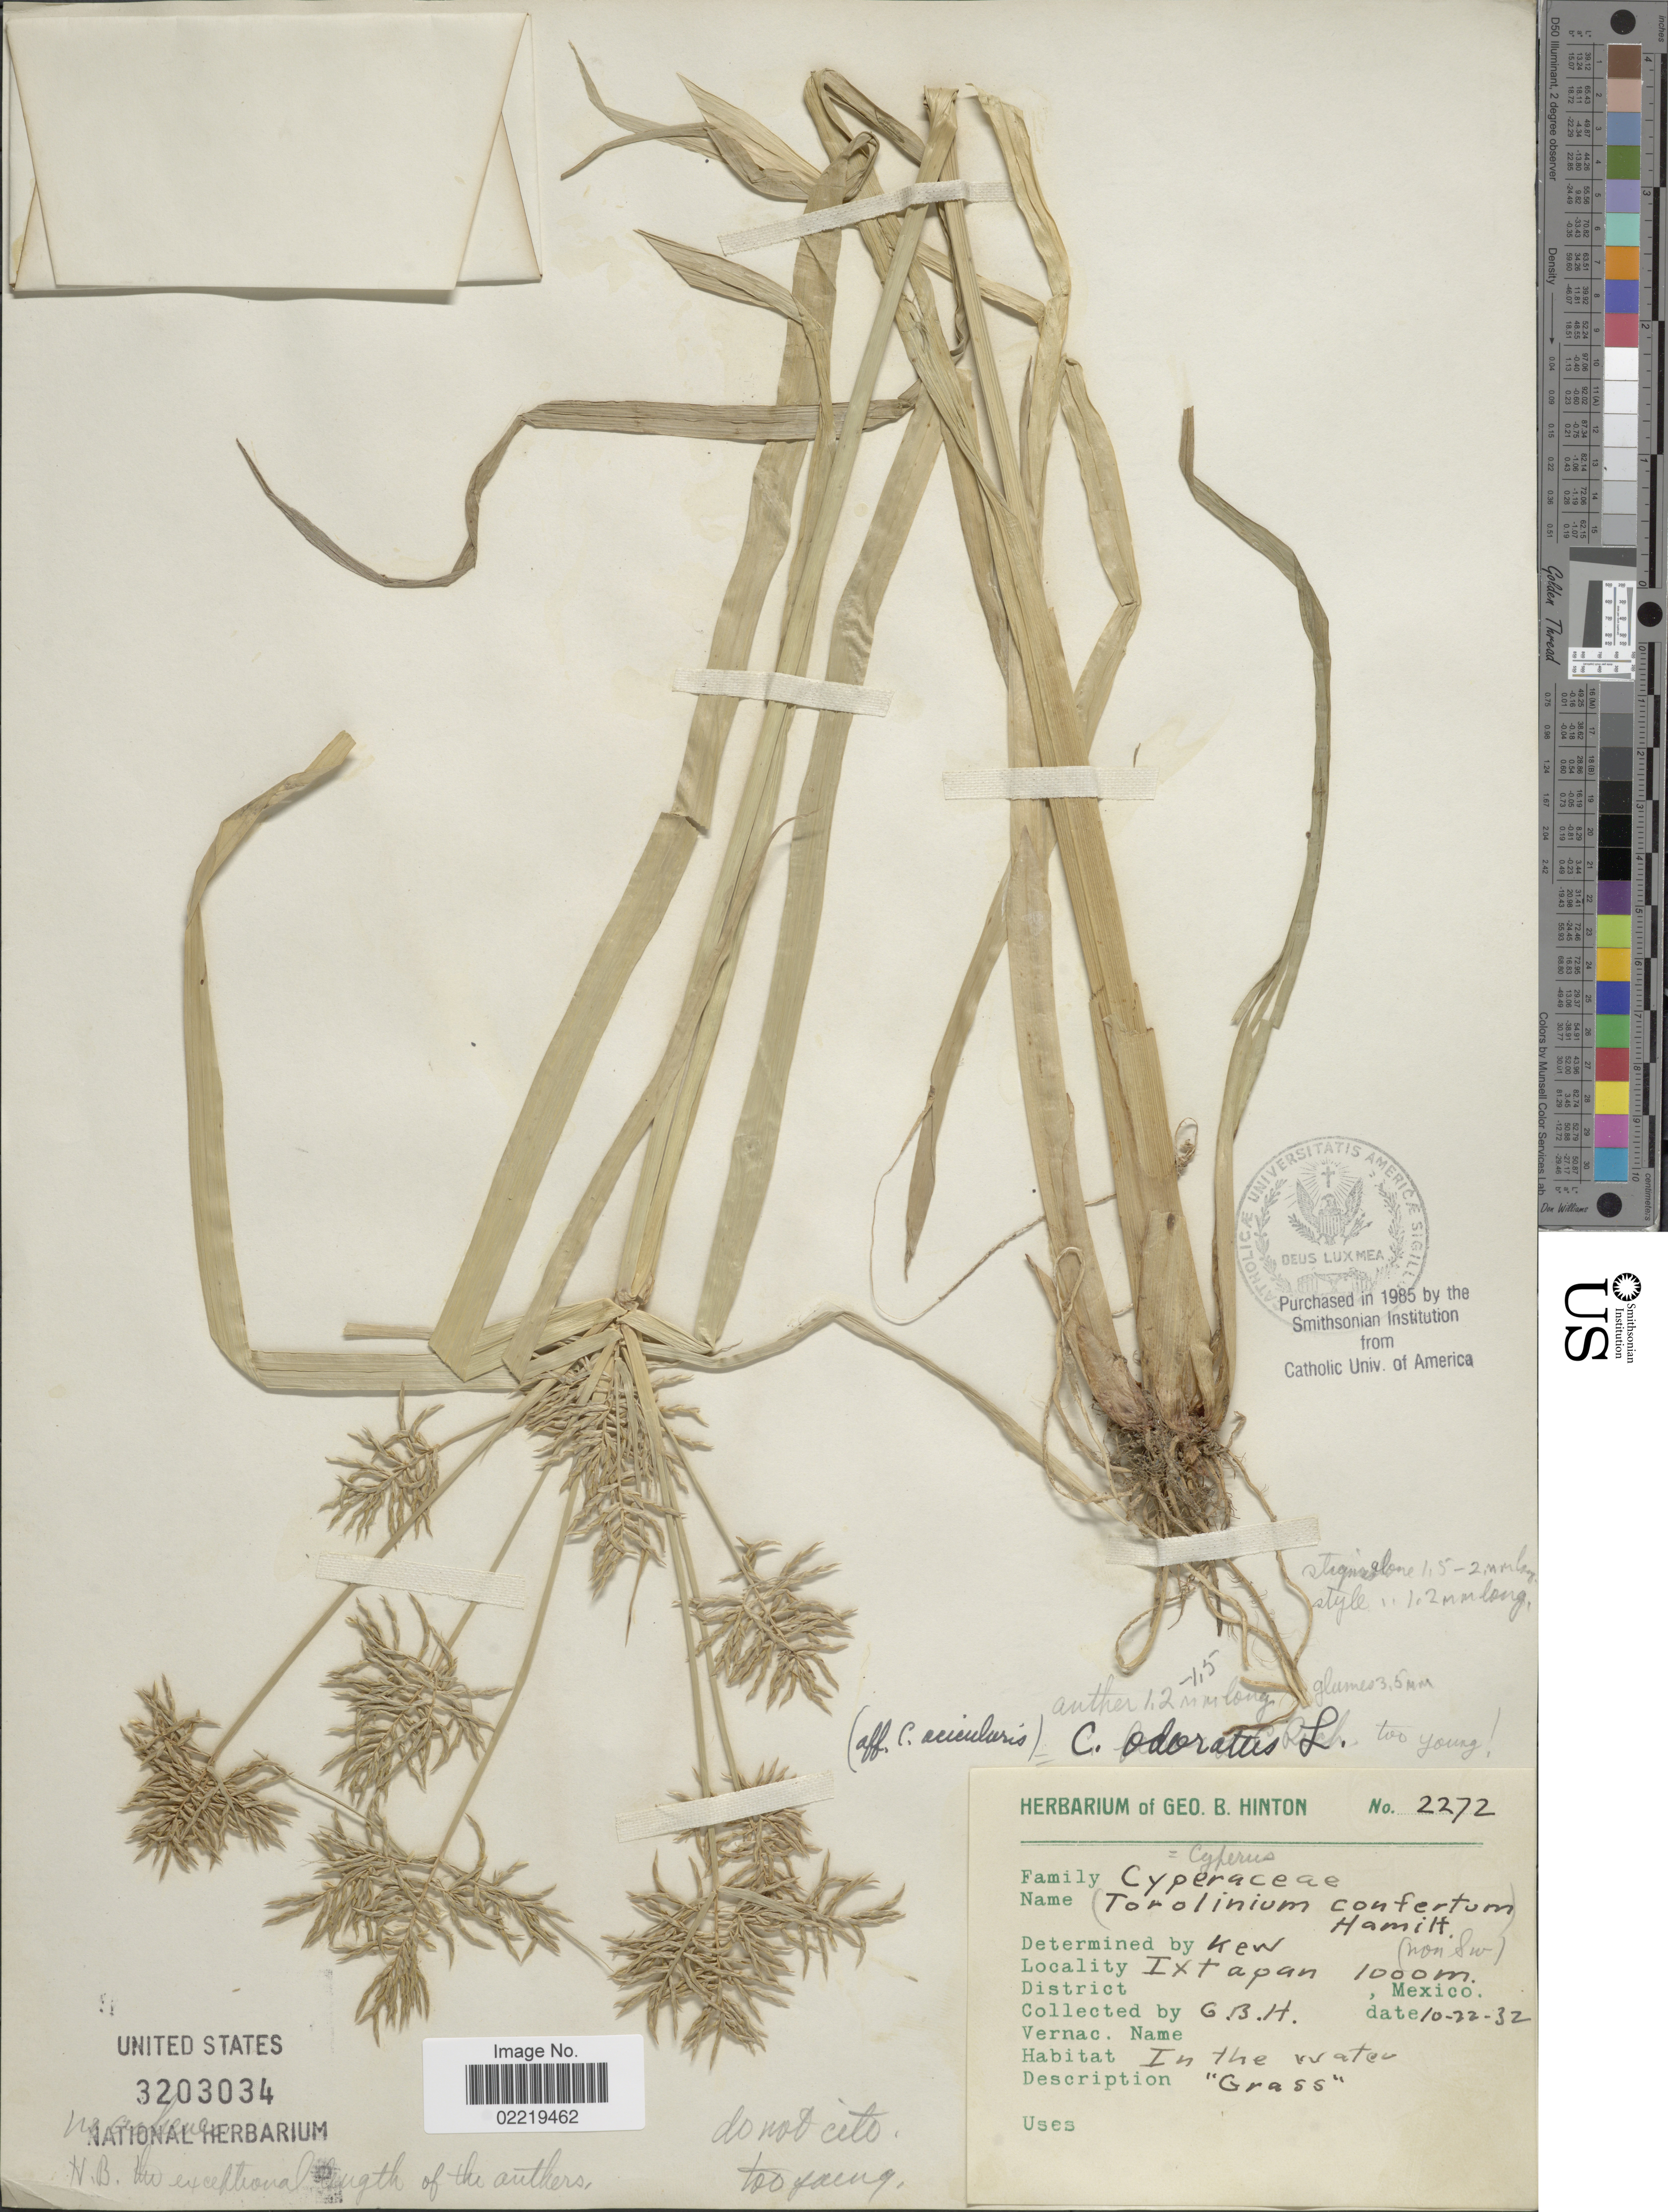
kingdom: Plantae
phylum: Tracheophyta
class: Liliopsida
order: Poales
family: Cyperaceae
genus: Cyperus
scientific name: Cyperus odoratus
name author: L.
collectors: G. B. Hinton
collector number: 2272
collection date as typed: Transcribed d/m/y: 22/10/32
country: Mexico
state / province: México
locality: Ixtapan, in the water.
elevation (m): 1000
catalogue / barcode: US 3203034